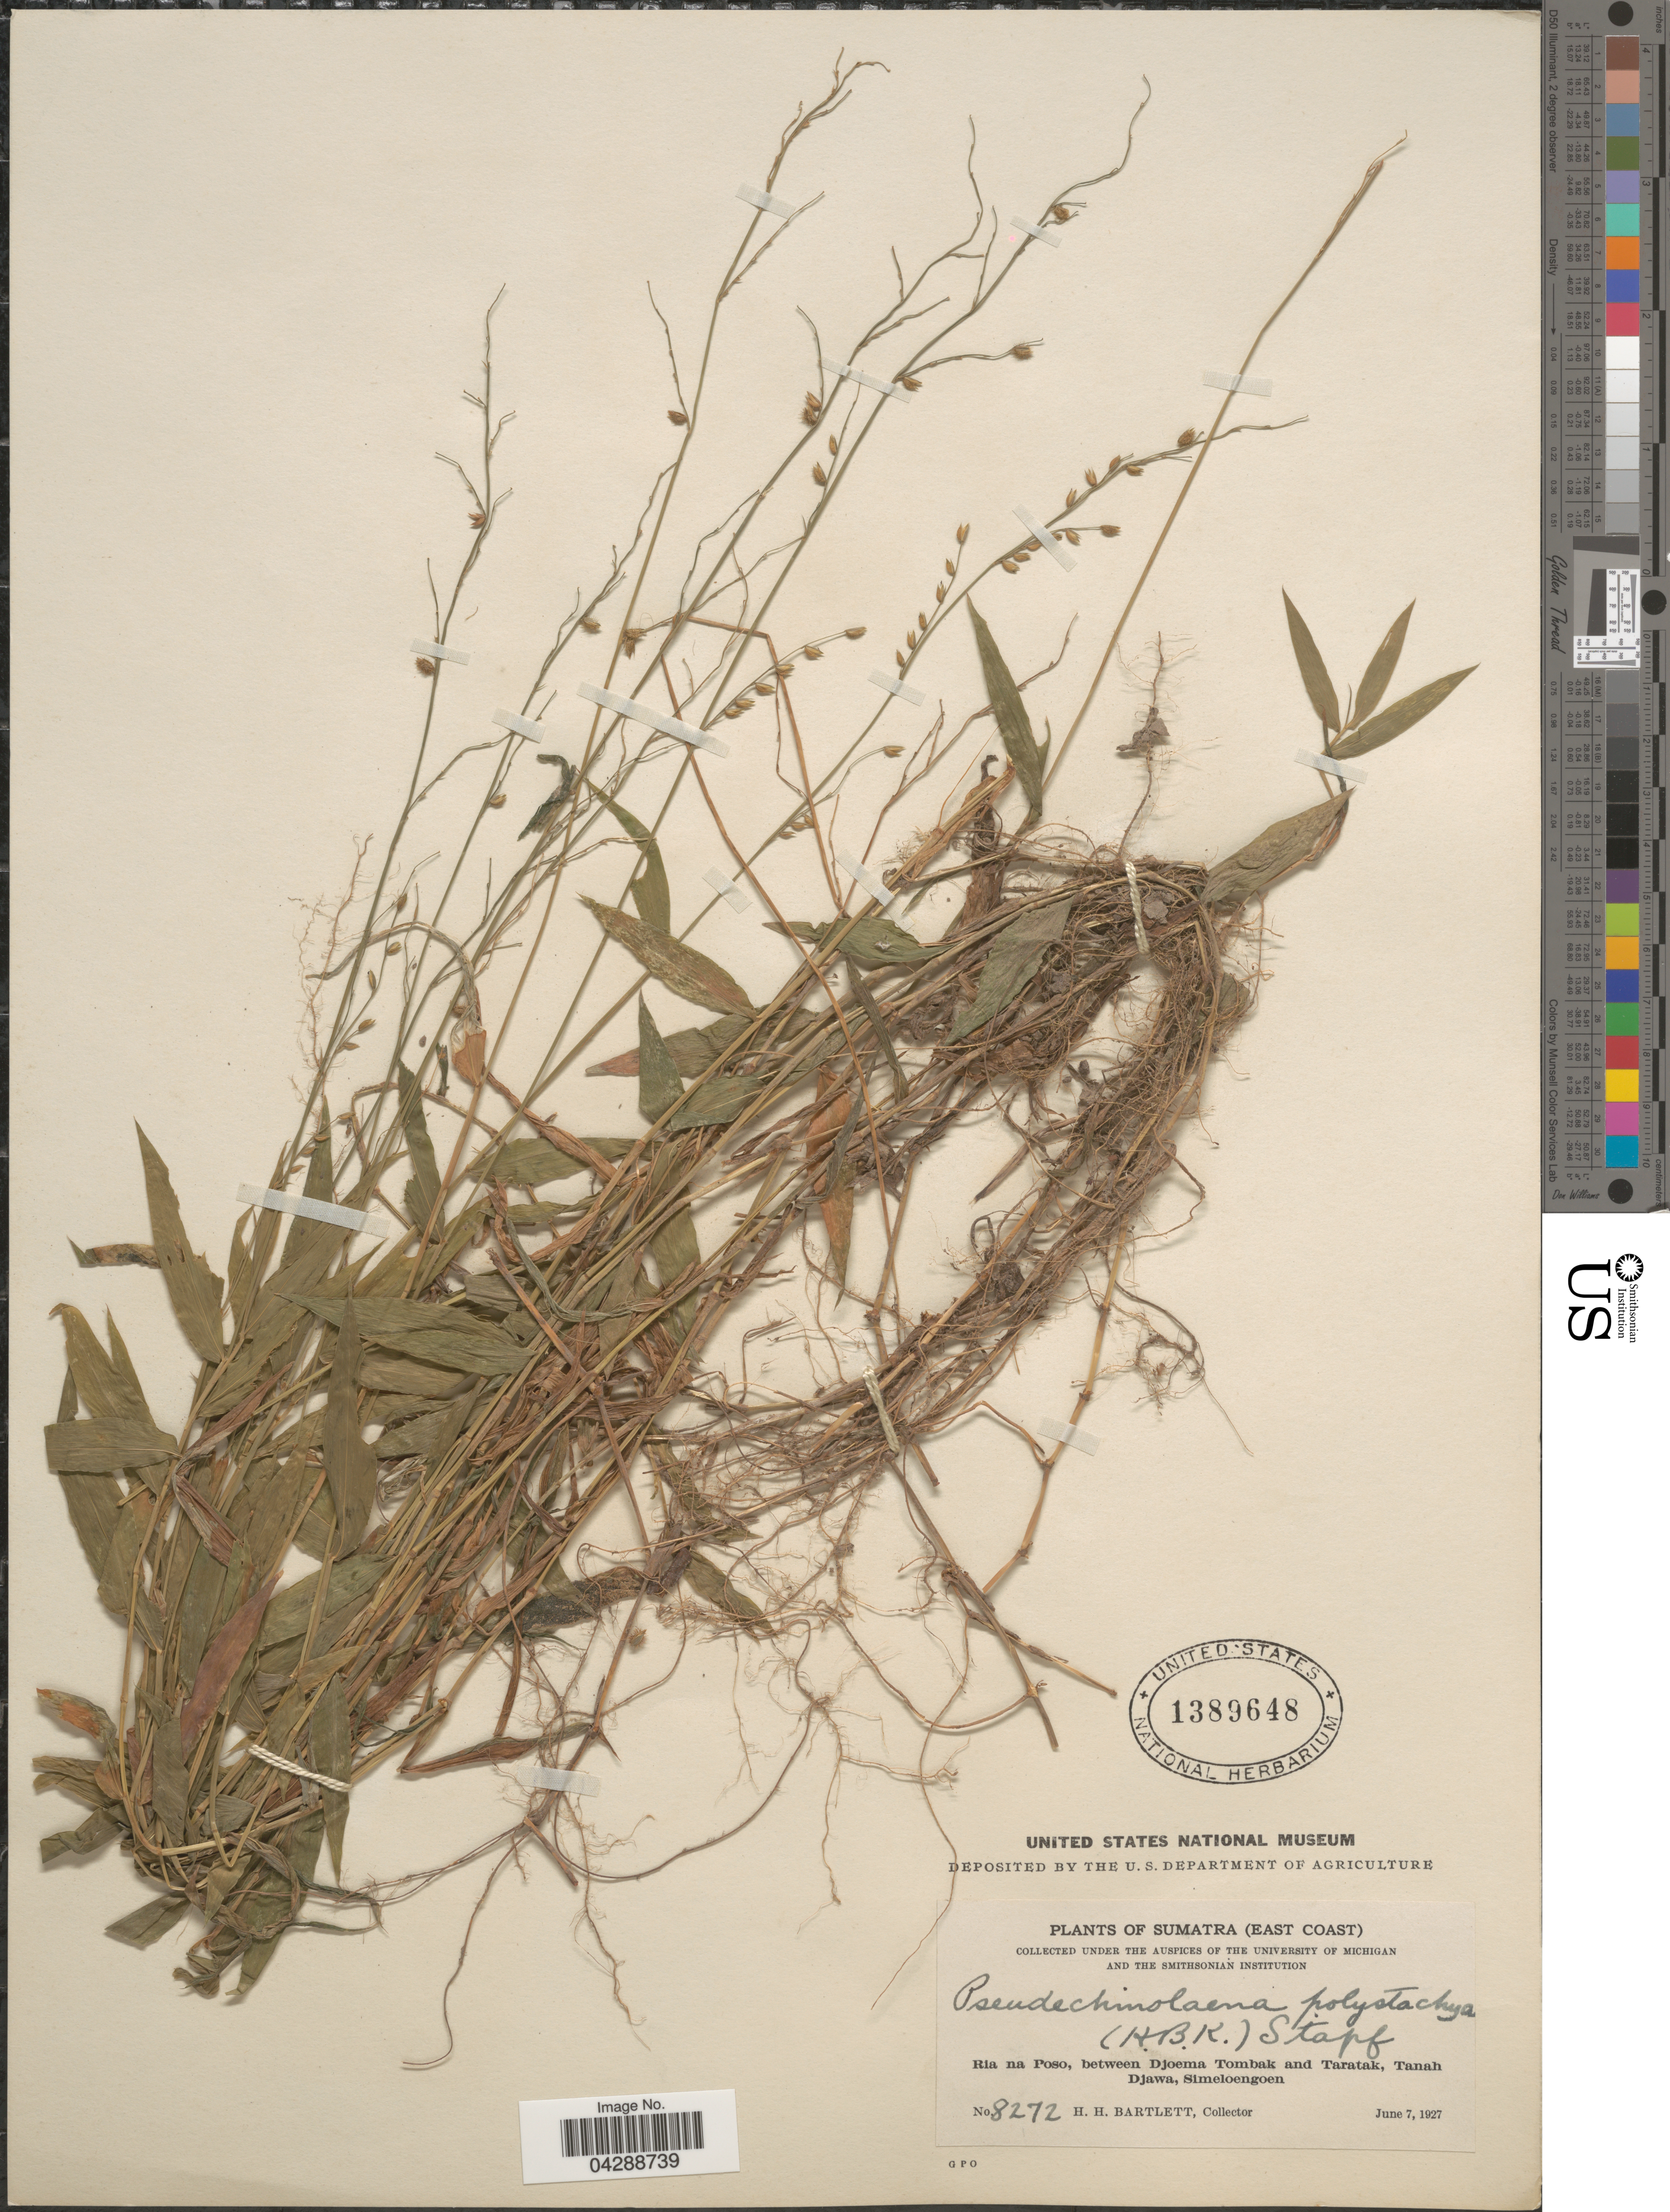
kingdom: Plantae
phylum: Tracheophyta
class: Liliopsida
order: Poales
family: Poaceae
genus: Pseudechinolaena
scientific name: Pseudechinolaena polystachya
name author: (Kunth) Stapf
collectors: H. H. Bartlett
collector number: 8272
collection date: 1927-06-07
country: Indonesia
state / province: Sumatra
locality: (East Coast). Ria na Poso, between Djoema Tombak and Taratak, Tanah Djawa, Simeloengoen.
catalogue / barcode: US 1389648